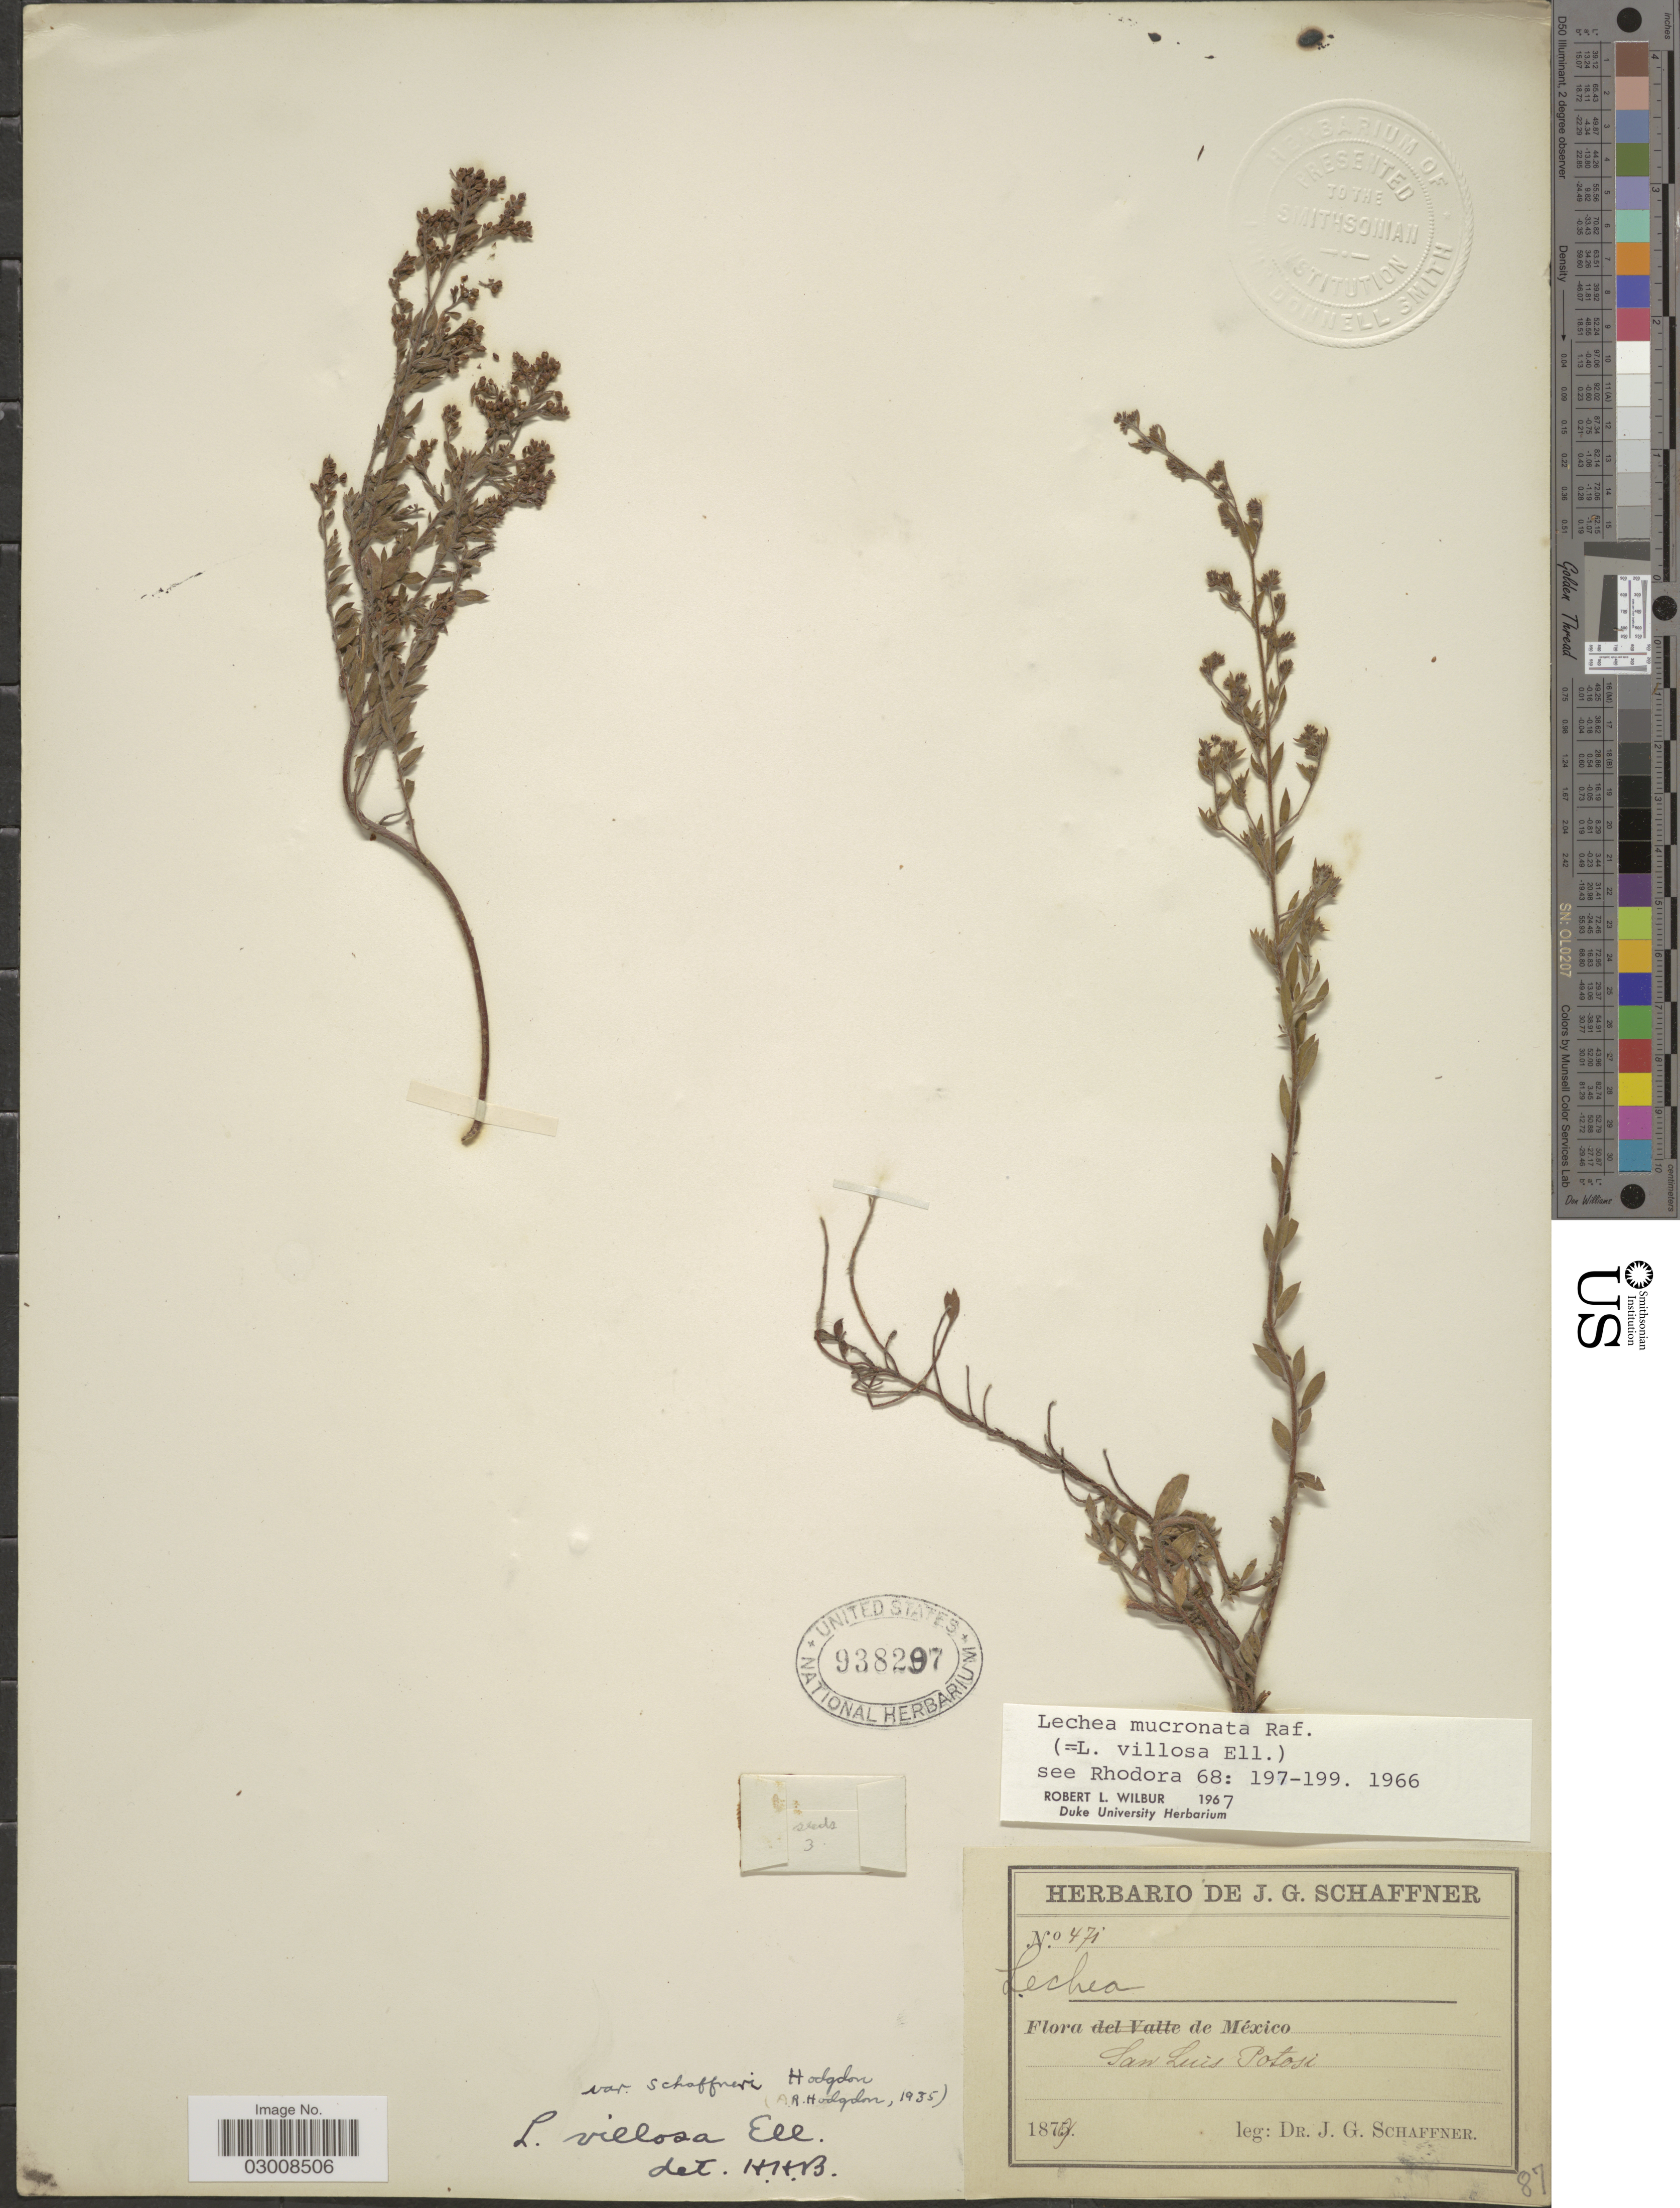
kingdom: Plantae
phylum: Tracheophyta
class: Magnoliopsida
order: Malvales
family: Cistaceae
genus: Lechea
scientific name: Lechea mucronata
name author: Raf.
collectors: J. G. Schaffner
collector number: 471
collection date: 1879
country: Mexico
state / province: San Luis Potosí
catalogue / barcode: US 938297